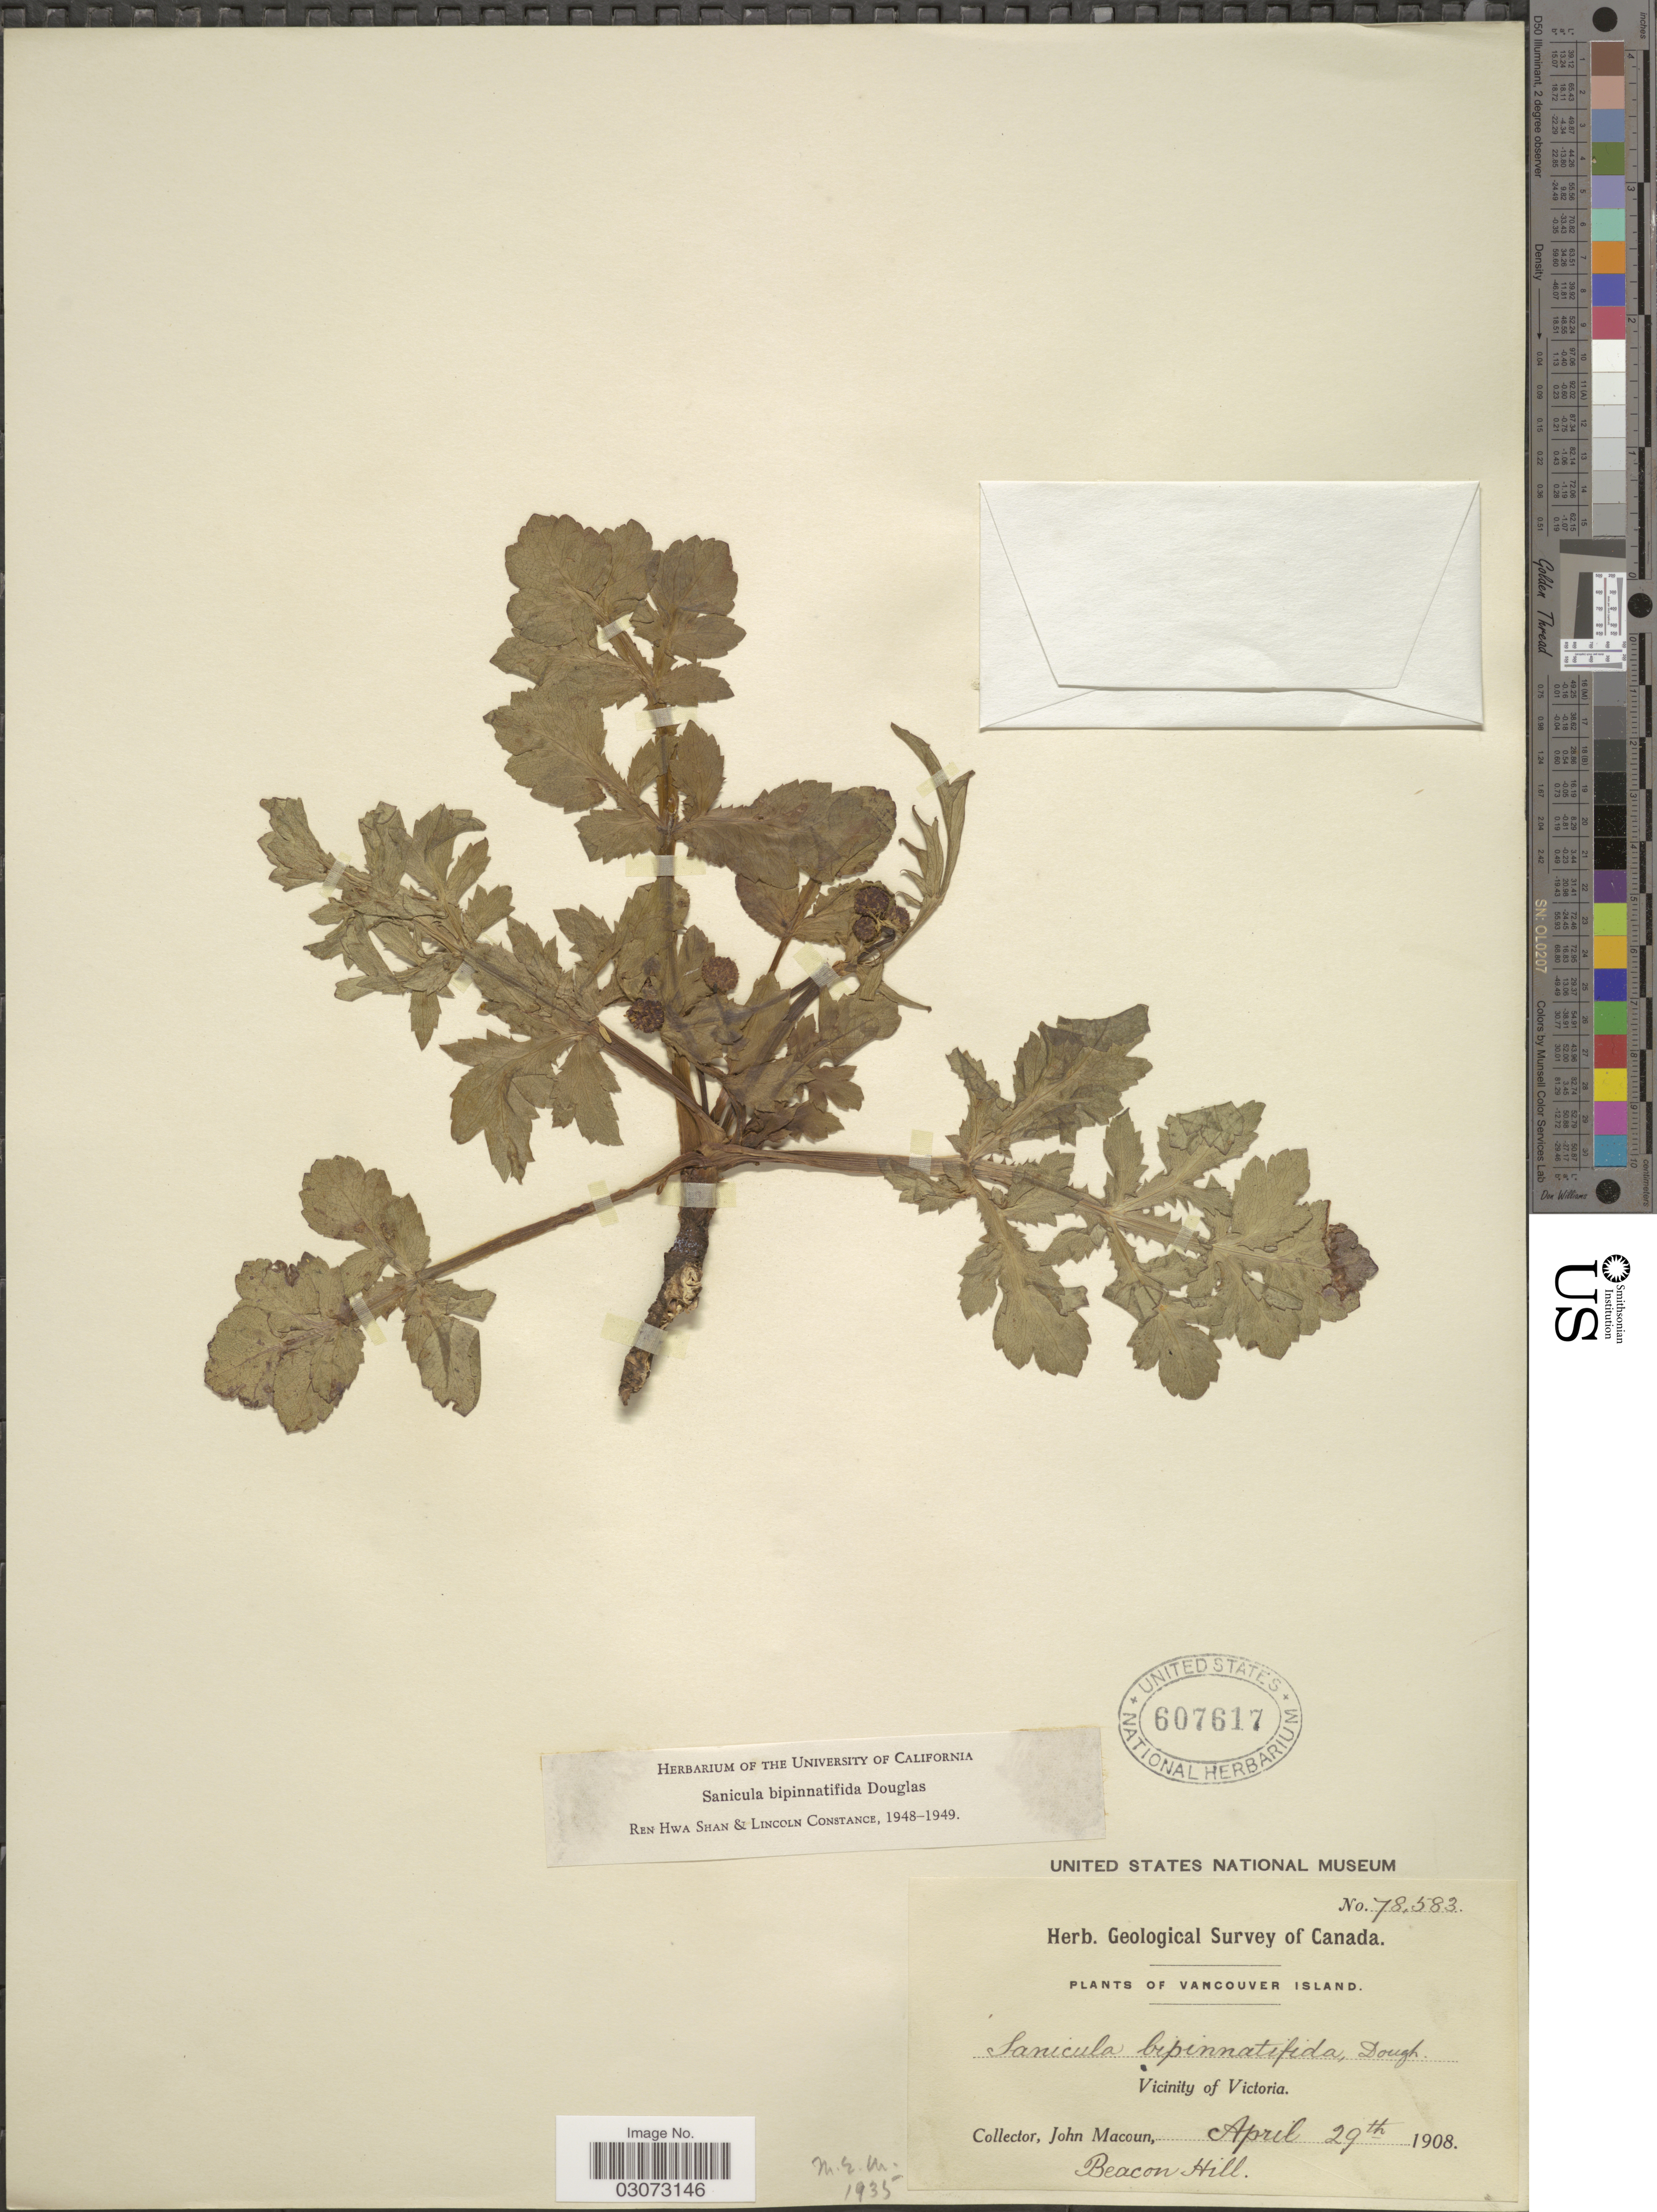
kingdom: Plantae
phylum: Tracheophyta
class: Magnoliopsida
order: Apiales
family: Apiaceae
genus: Sanicula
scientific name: Sanicula bipinnatifida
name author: Douglas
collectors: J. Macoun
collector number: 78583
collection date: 1908-04-29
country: Canada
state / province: British Columbia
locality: Vancouver Island. Vicinity of Victoria. Beacon Hill.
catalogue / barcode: US 607617